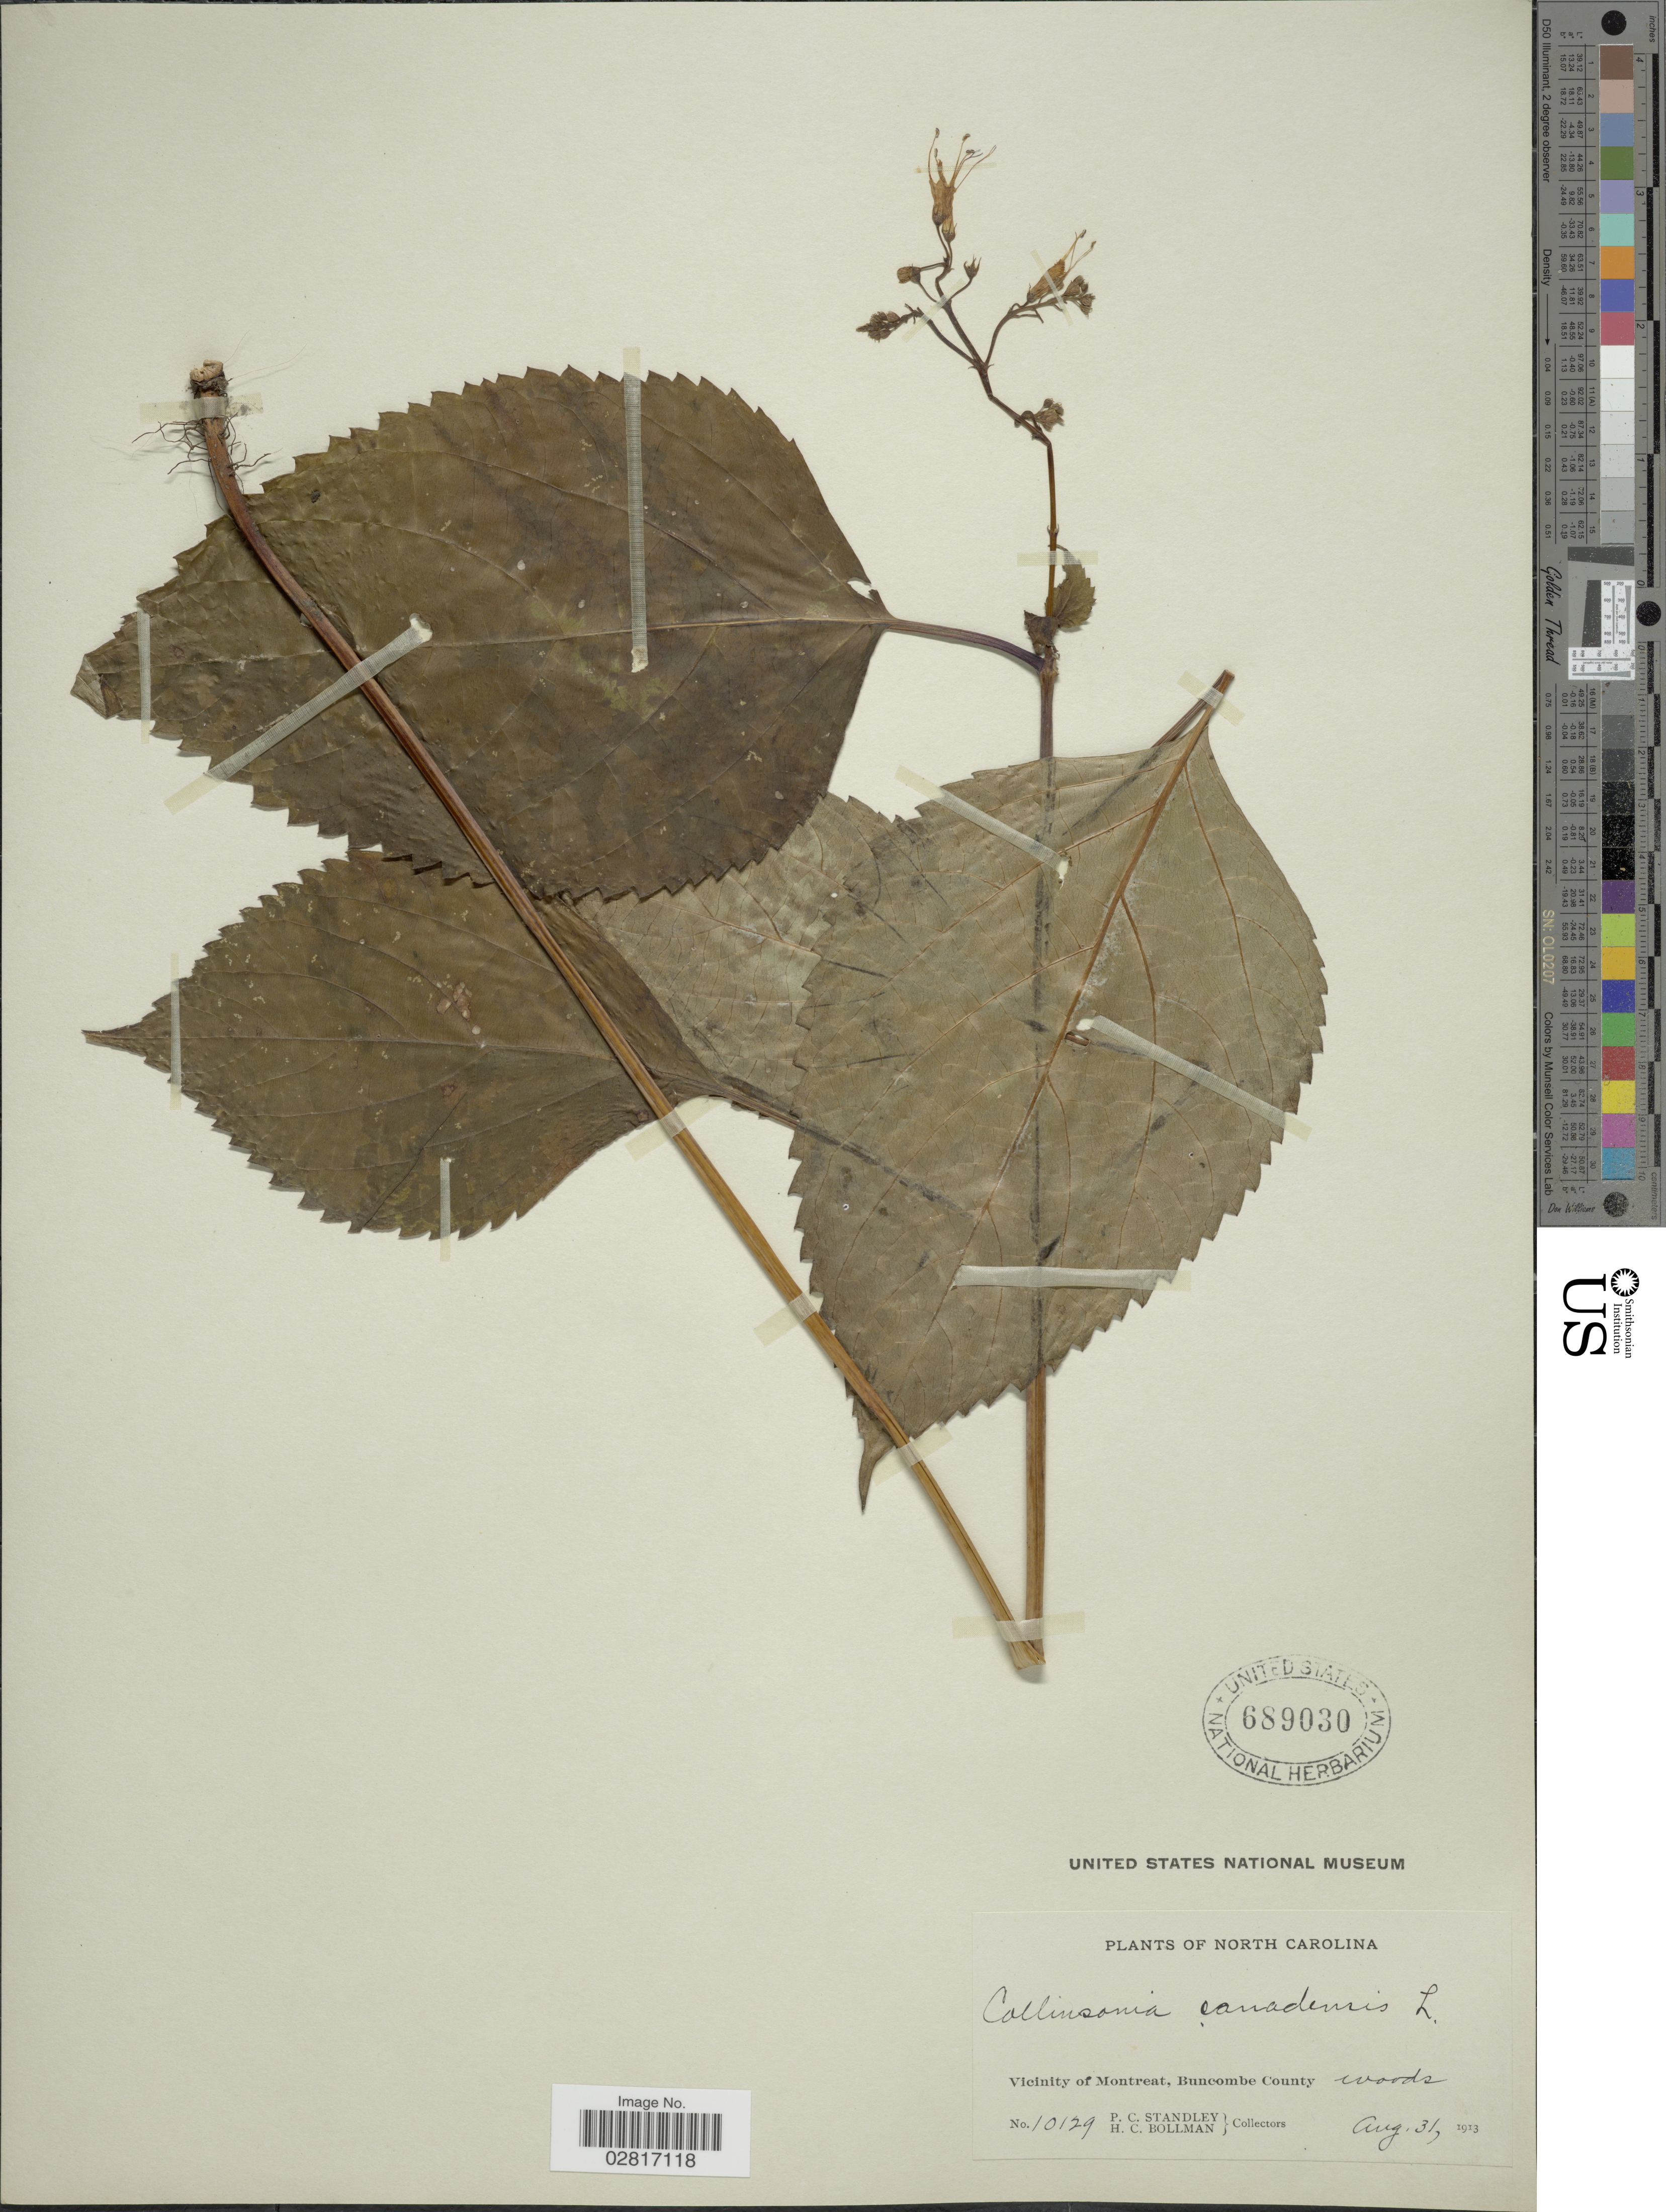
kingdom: Plantae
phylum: Tracheophyta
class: Magnoliopsida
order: Lamiales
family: Lamiaceae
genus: Collinsonia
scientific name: Collinsonia canadensis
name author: L.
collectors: P. C. Standley & H. C. Bollman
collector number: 10129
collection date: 1913-08-31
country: United States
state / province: North Carolina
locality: Vicinity of Montreat, Buncombe County.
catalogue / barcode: US 689030